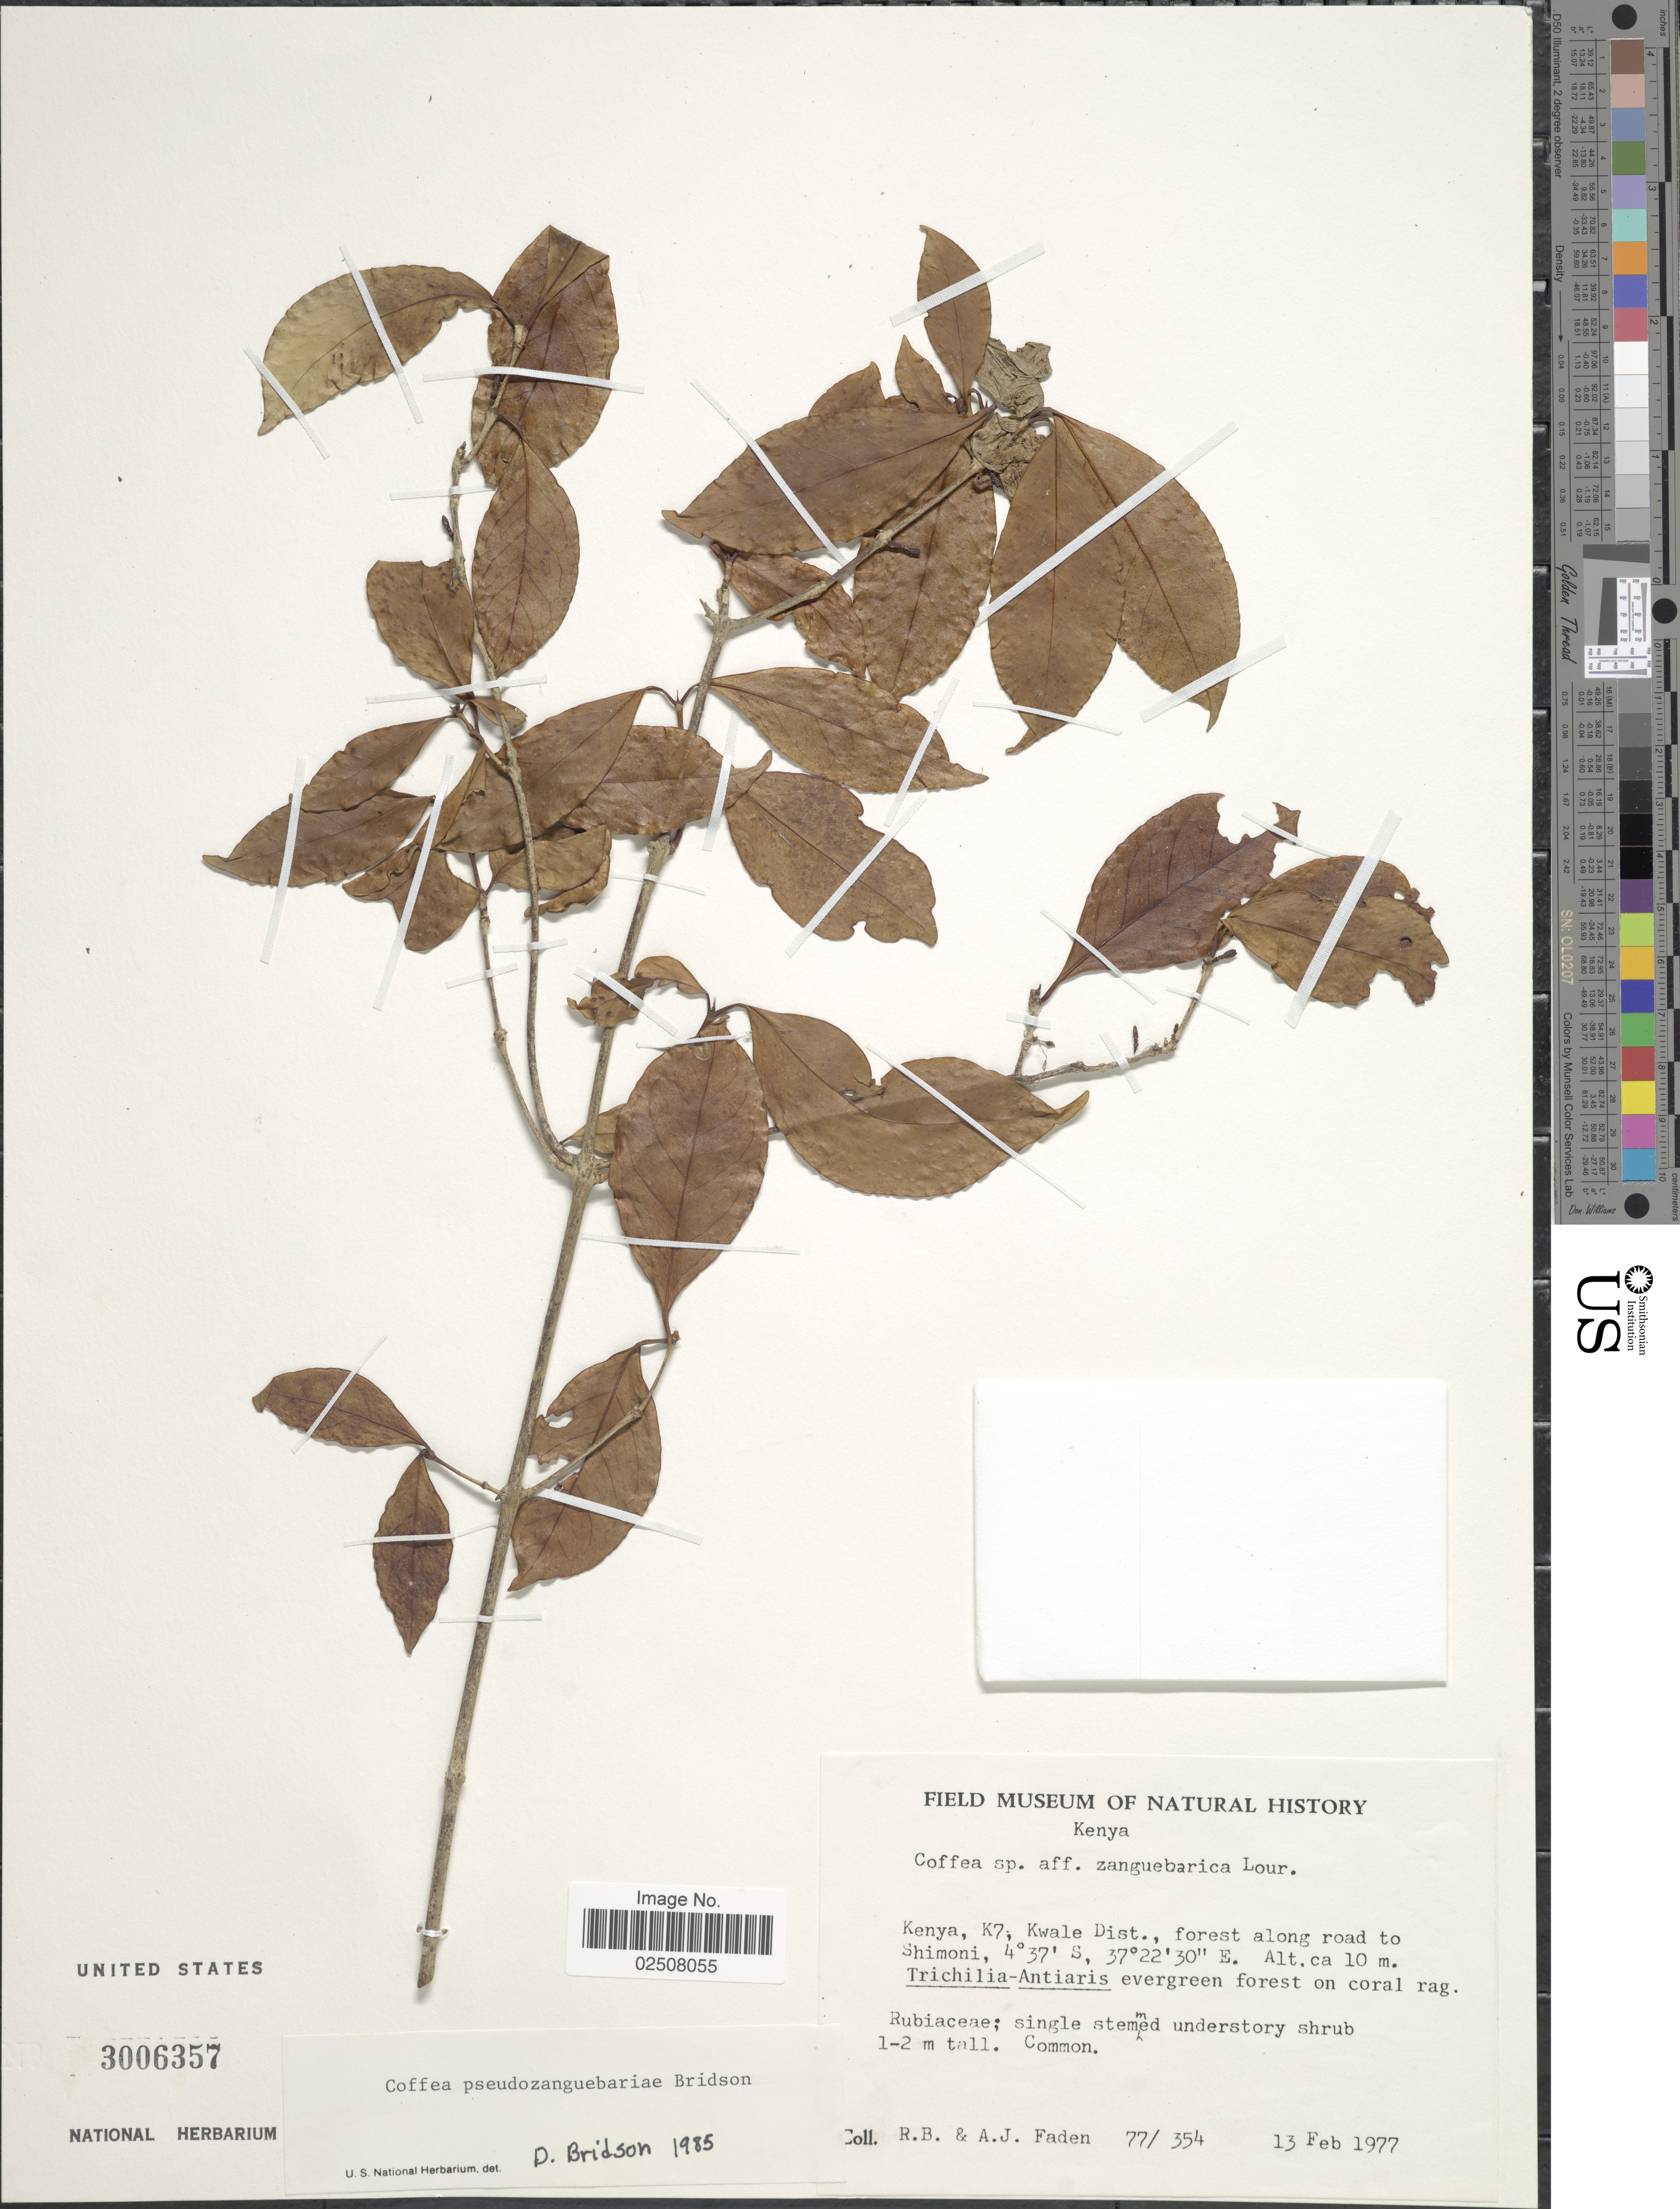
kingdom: Plantae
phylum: Tracheophyta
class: Magnoliopsida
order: Gentianales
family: Rubiaceae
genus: Coffea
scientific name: Coffea pseudozanguebariae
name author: Bridson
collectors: R. B. Faden & A. J. Faden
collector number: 77/354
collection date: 1977-02-13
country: Kenya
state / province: Kwale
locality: K7, Kwale Dist., forest along road to Shimoni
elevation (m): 10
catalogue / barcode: US 3006357